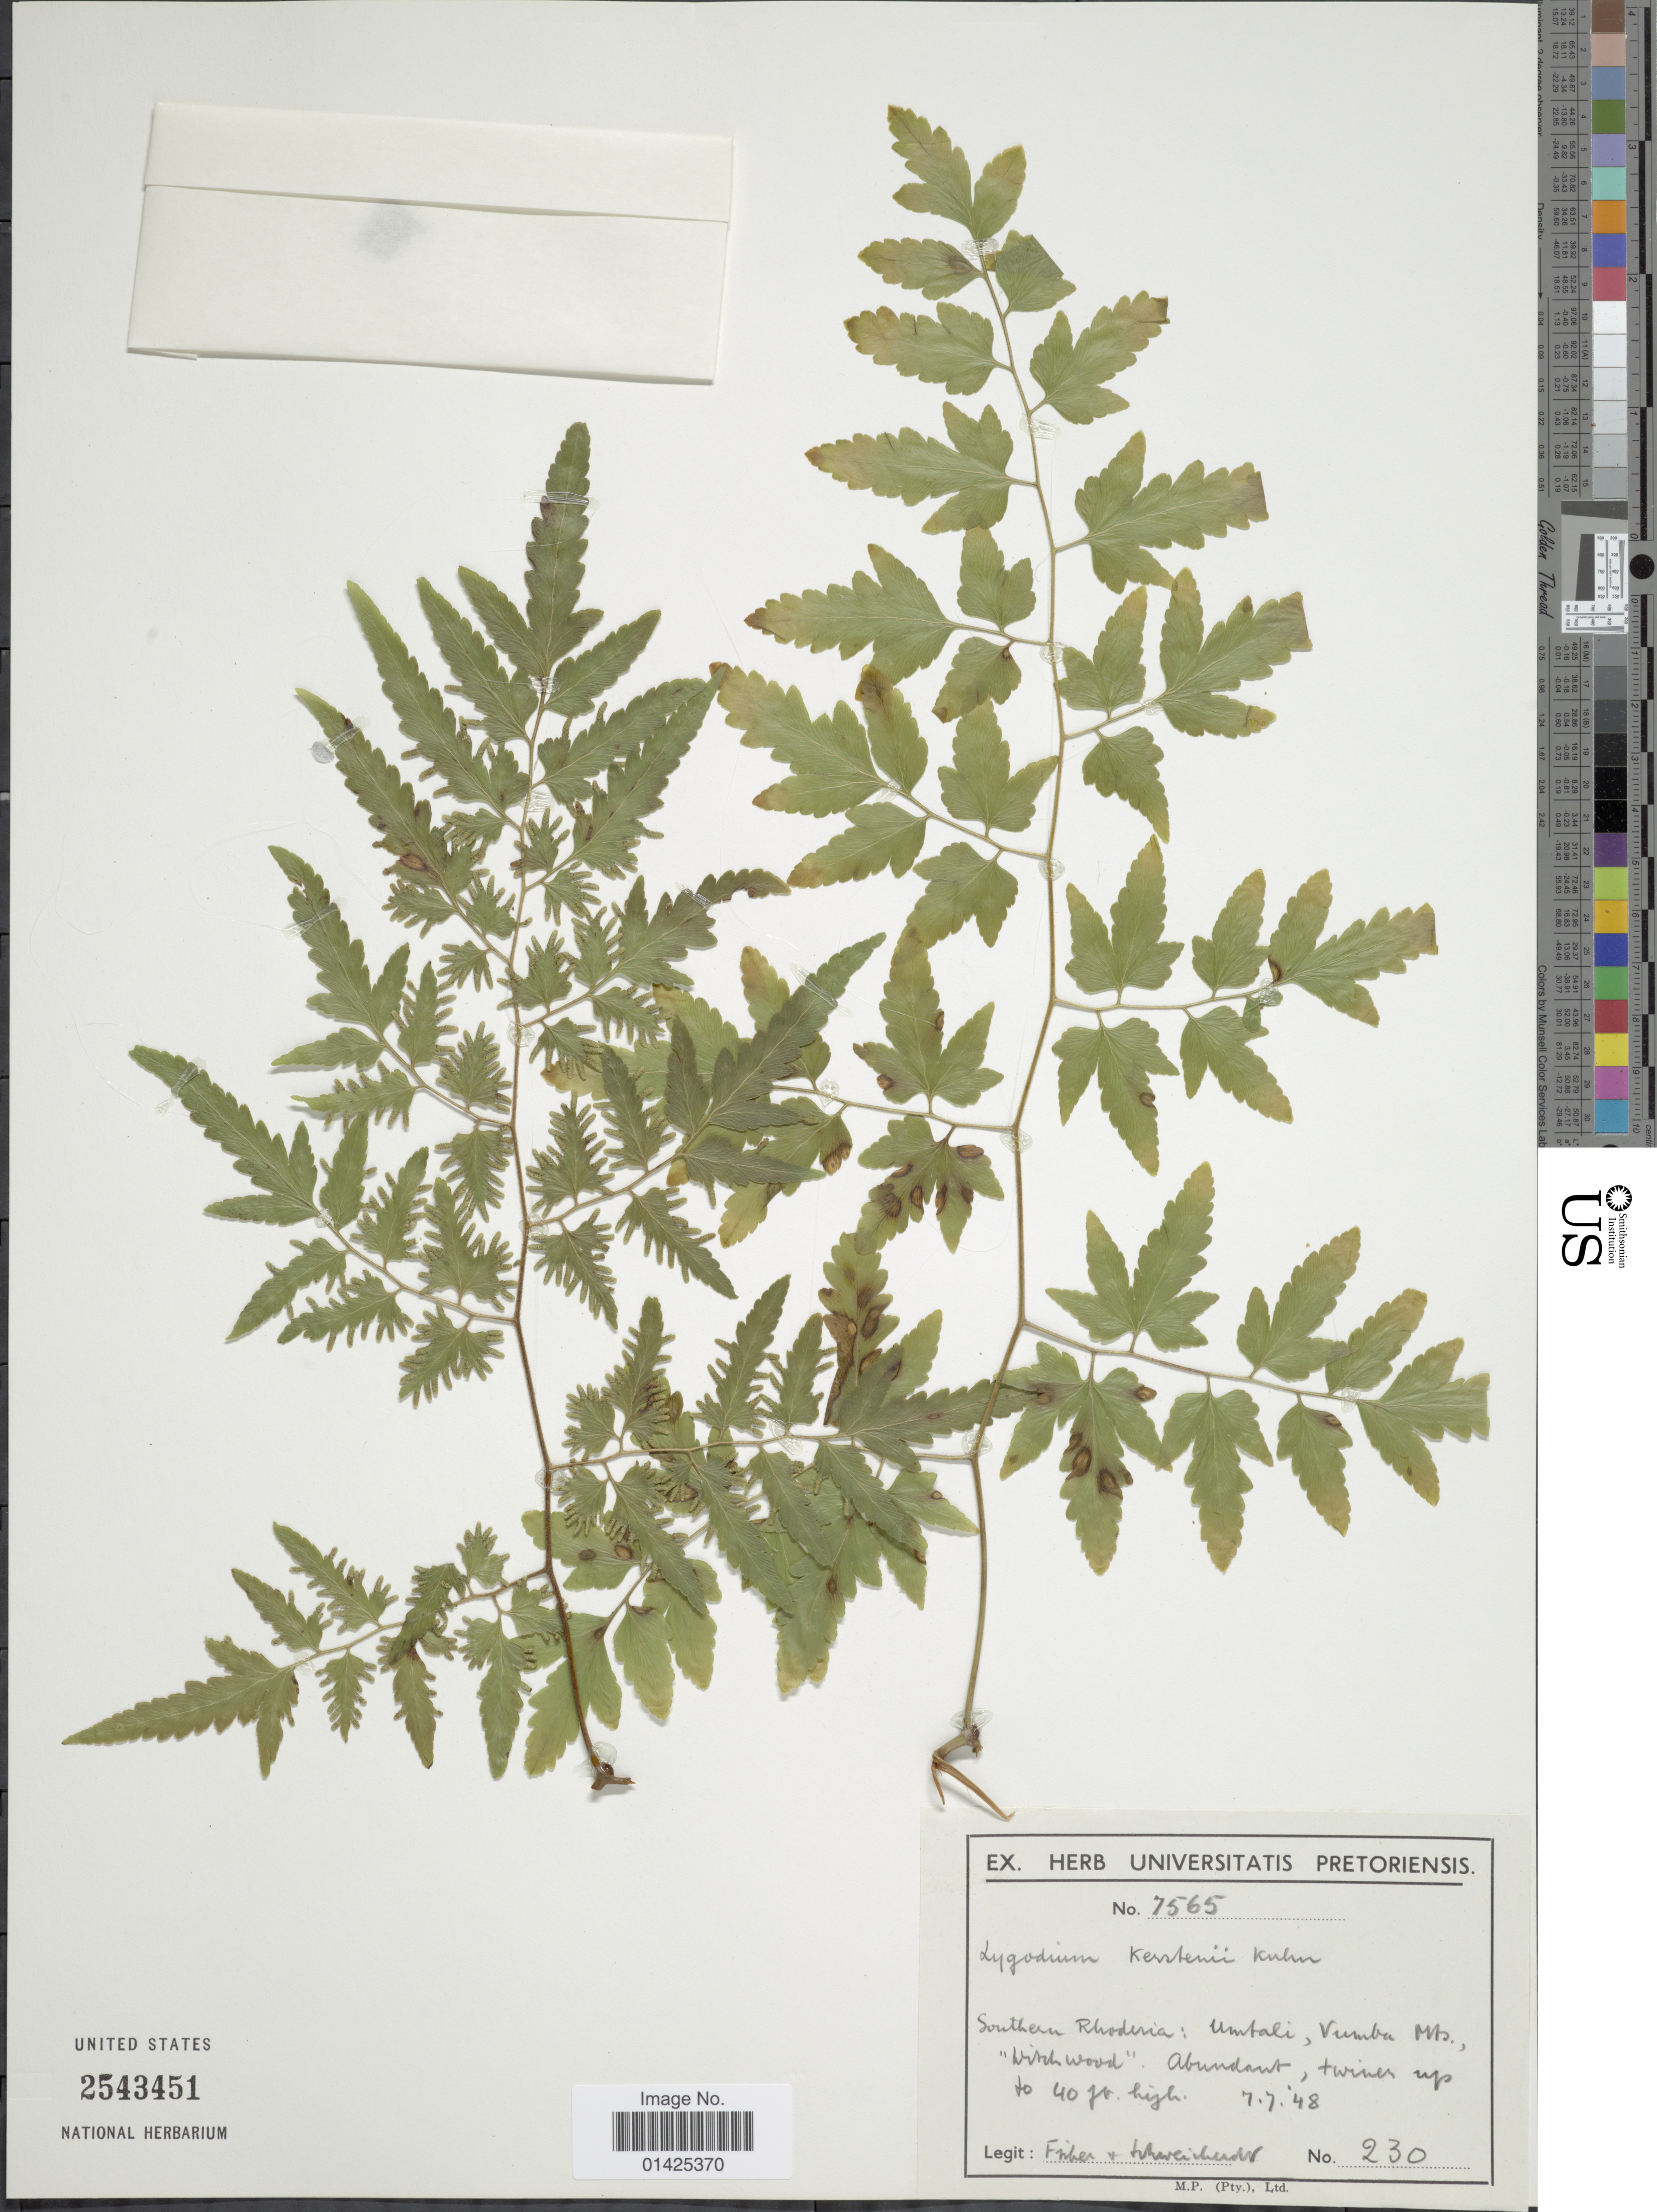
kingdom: Plantae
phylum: Tracheophyta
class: Polypodiopsida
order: Schizaeales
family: Lygodiaceae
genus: Lygodium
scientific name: Lygodium kerstenii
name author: Kuhn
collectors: -- Fisher & -. Schweickerdt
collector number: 7565, 230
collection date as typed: Transcribed d/m/y: 7/7/48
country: Zimbabwe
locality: Southern Rhoderia: Umtali, Vumba Mts.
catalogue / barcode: US 2543451